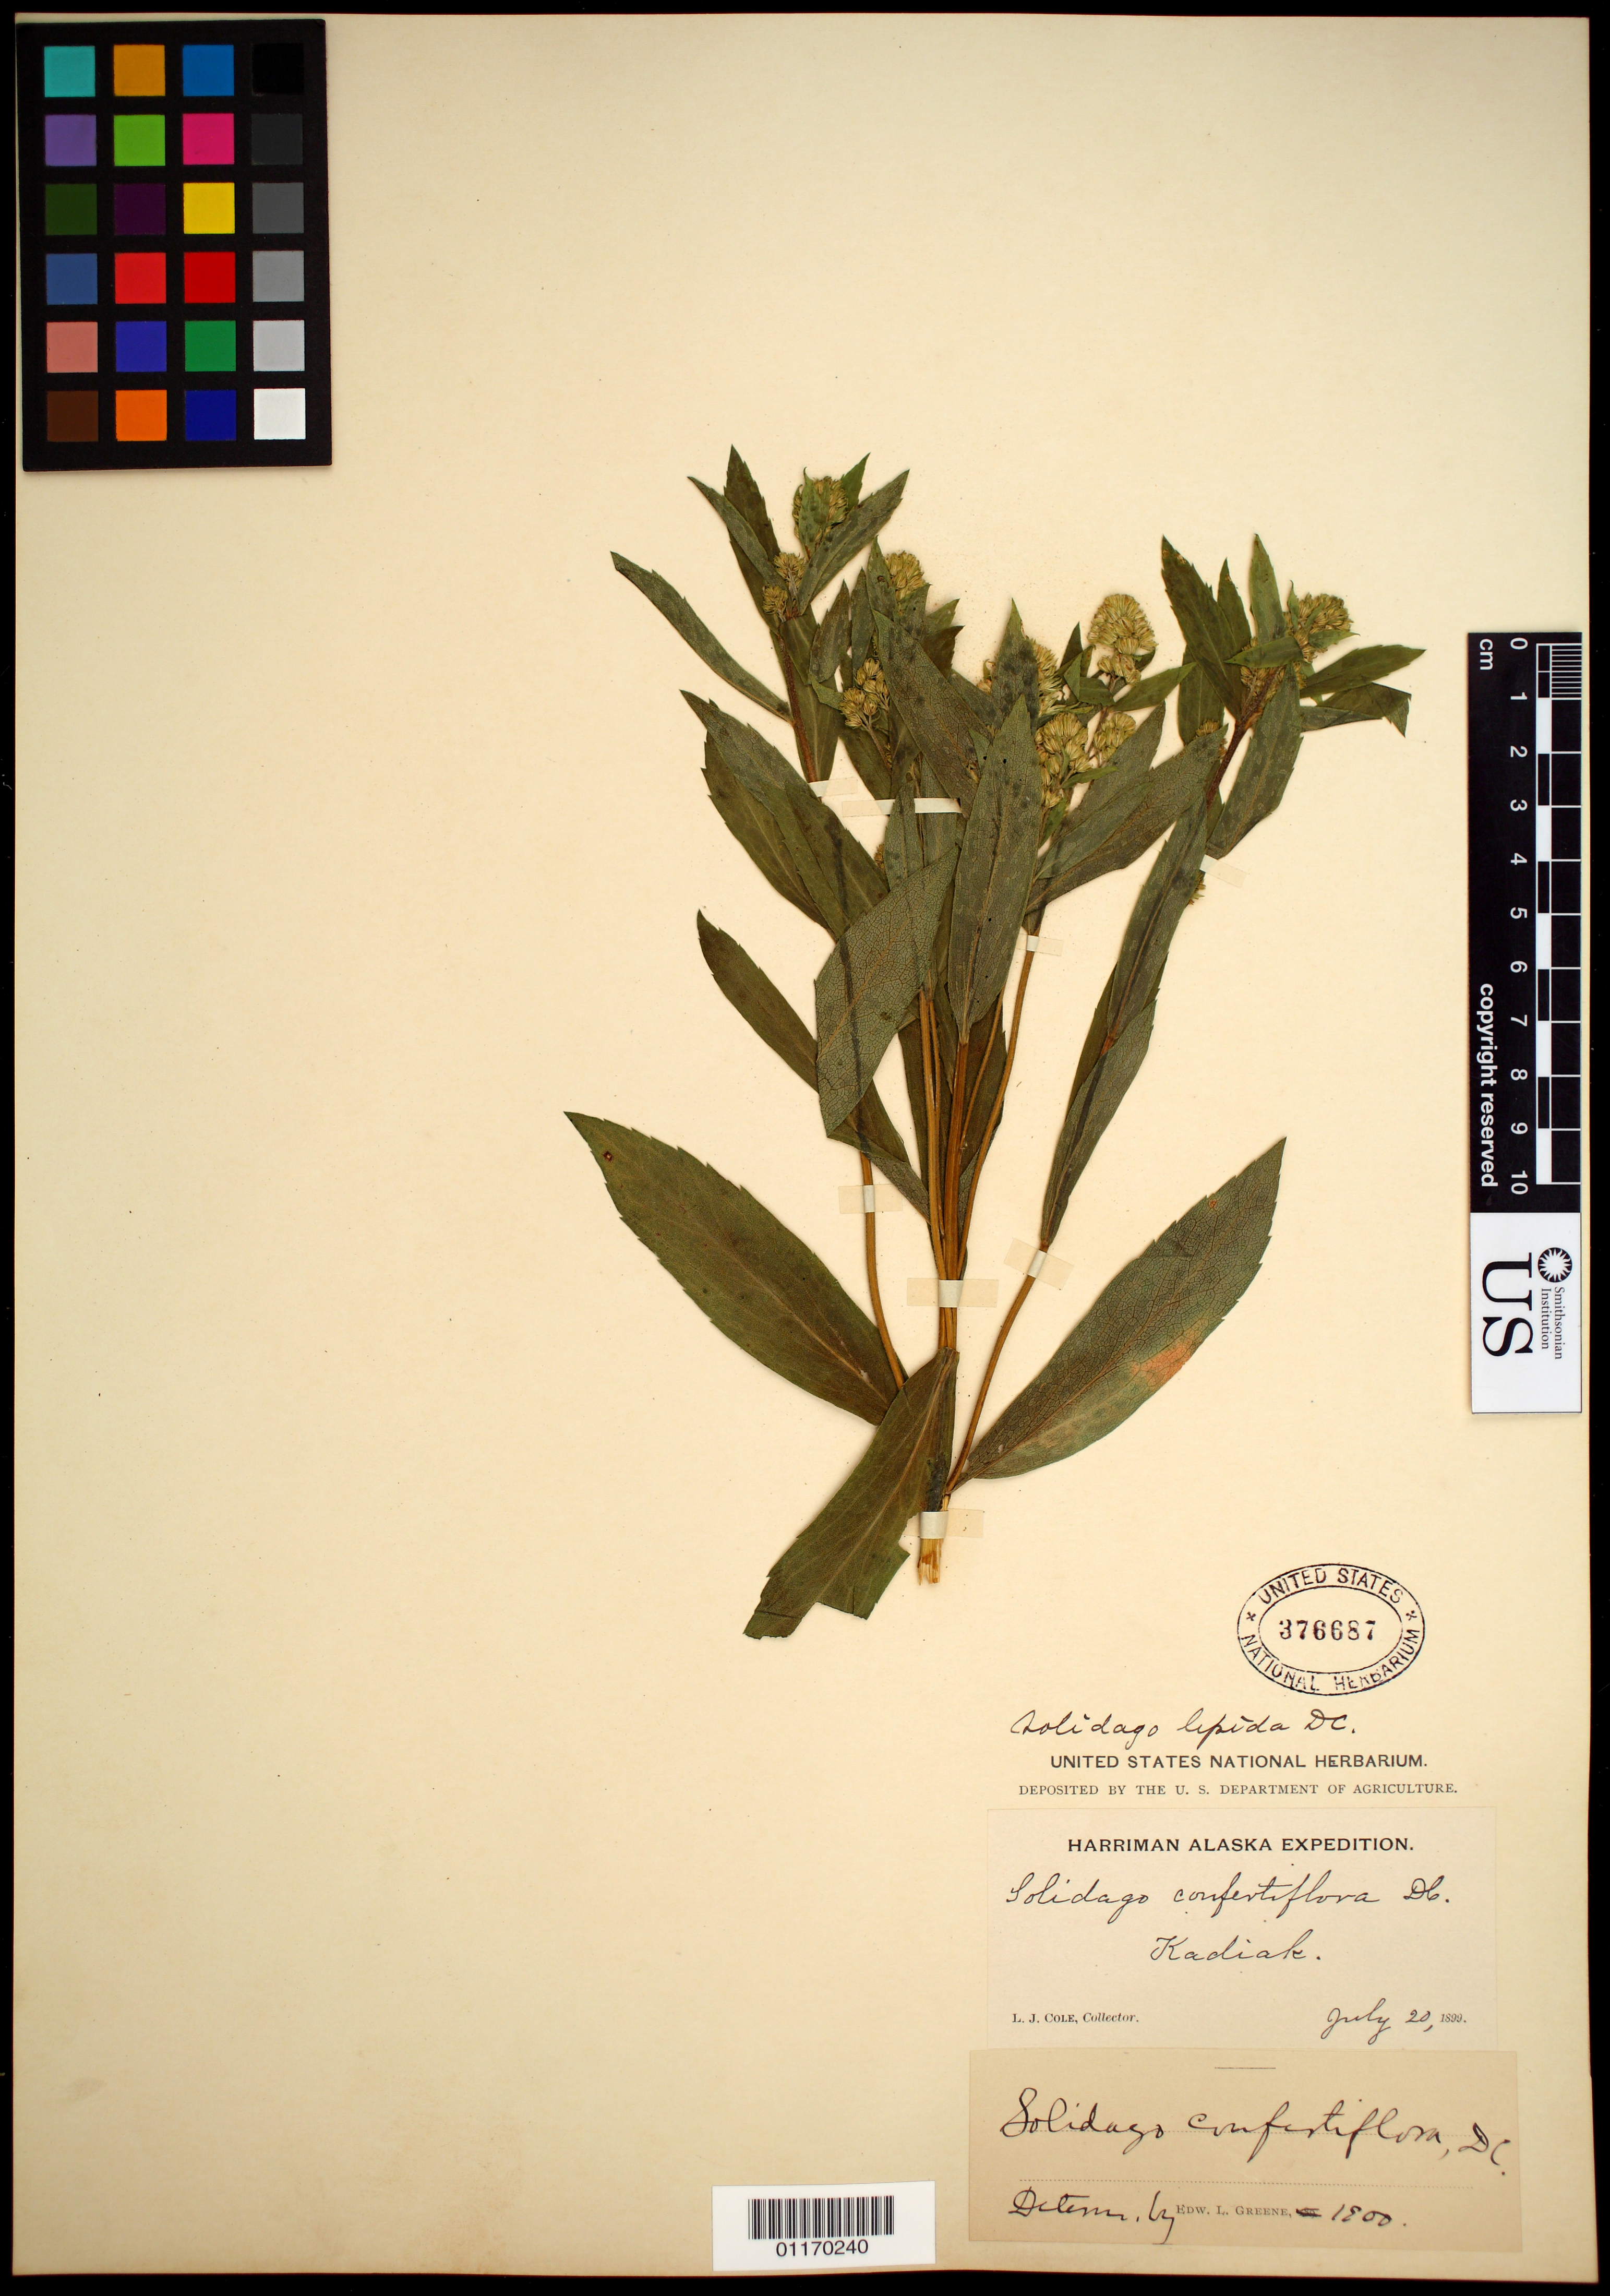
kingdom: Plantae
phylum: Tracheophyta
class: Magnoliopsida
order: Asterales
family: Asteraceae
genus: Solidago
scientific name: Solidago canadensis var. salebrosa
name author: (Piper) M.E. Jones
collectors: L. Cole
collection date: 1899-07-20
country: United States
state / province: Alaska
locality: Kodiak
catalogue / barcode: US 376687